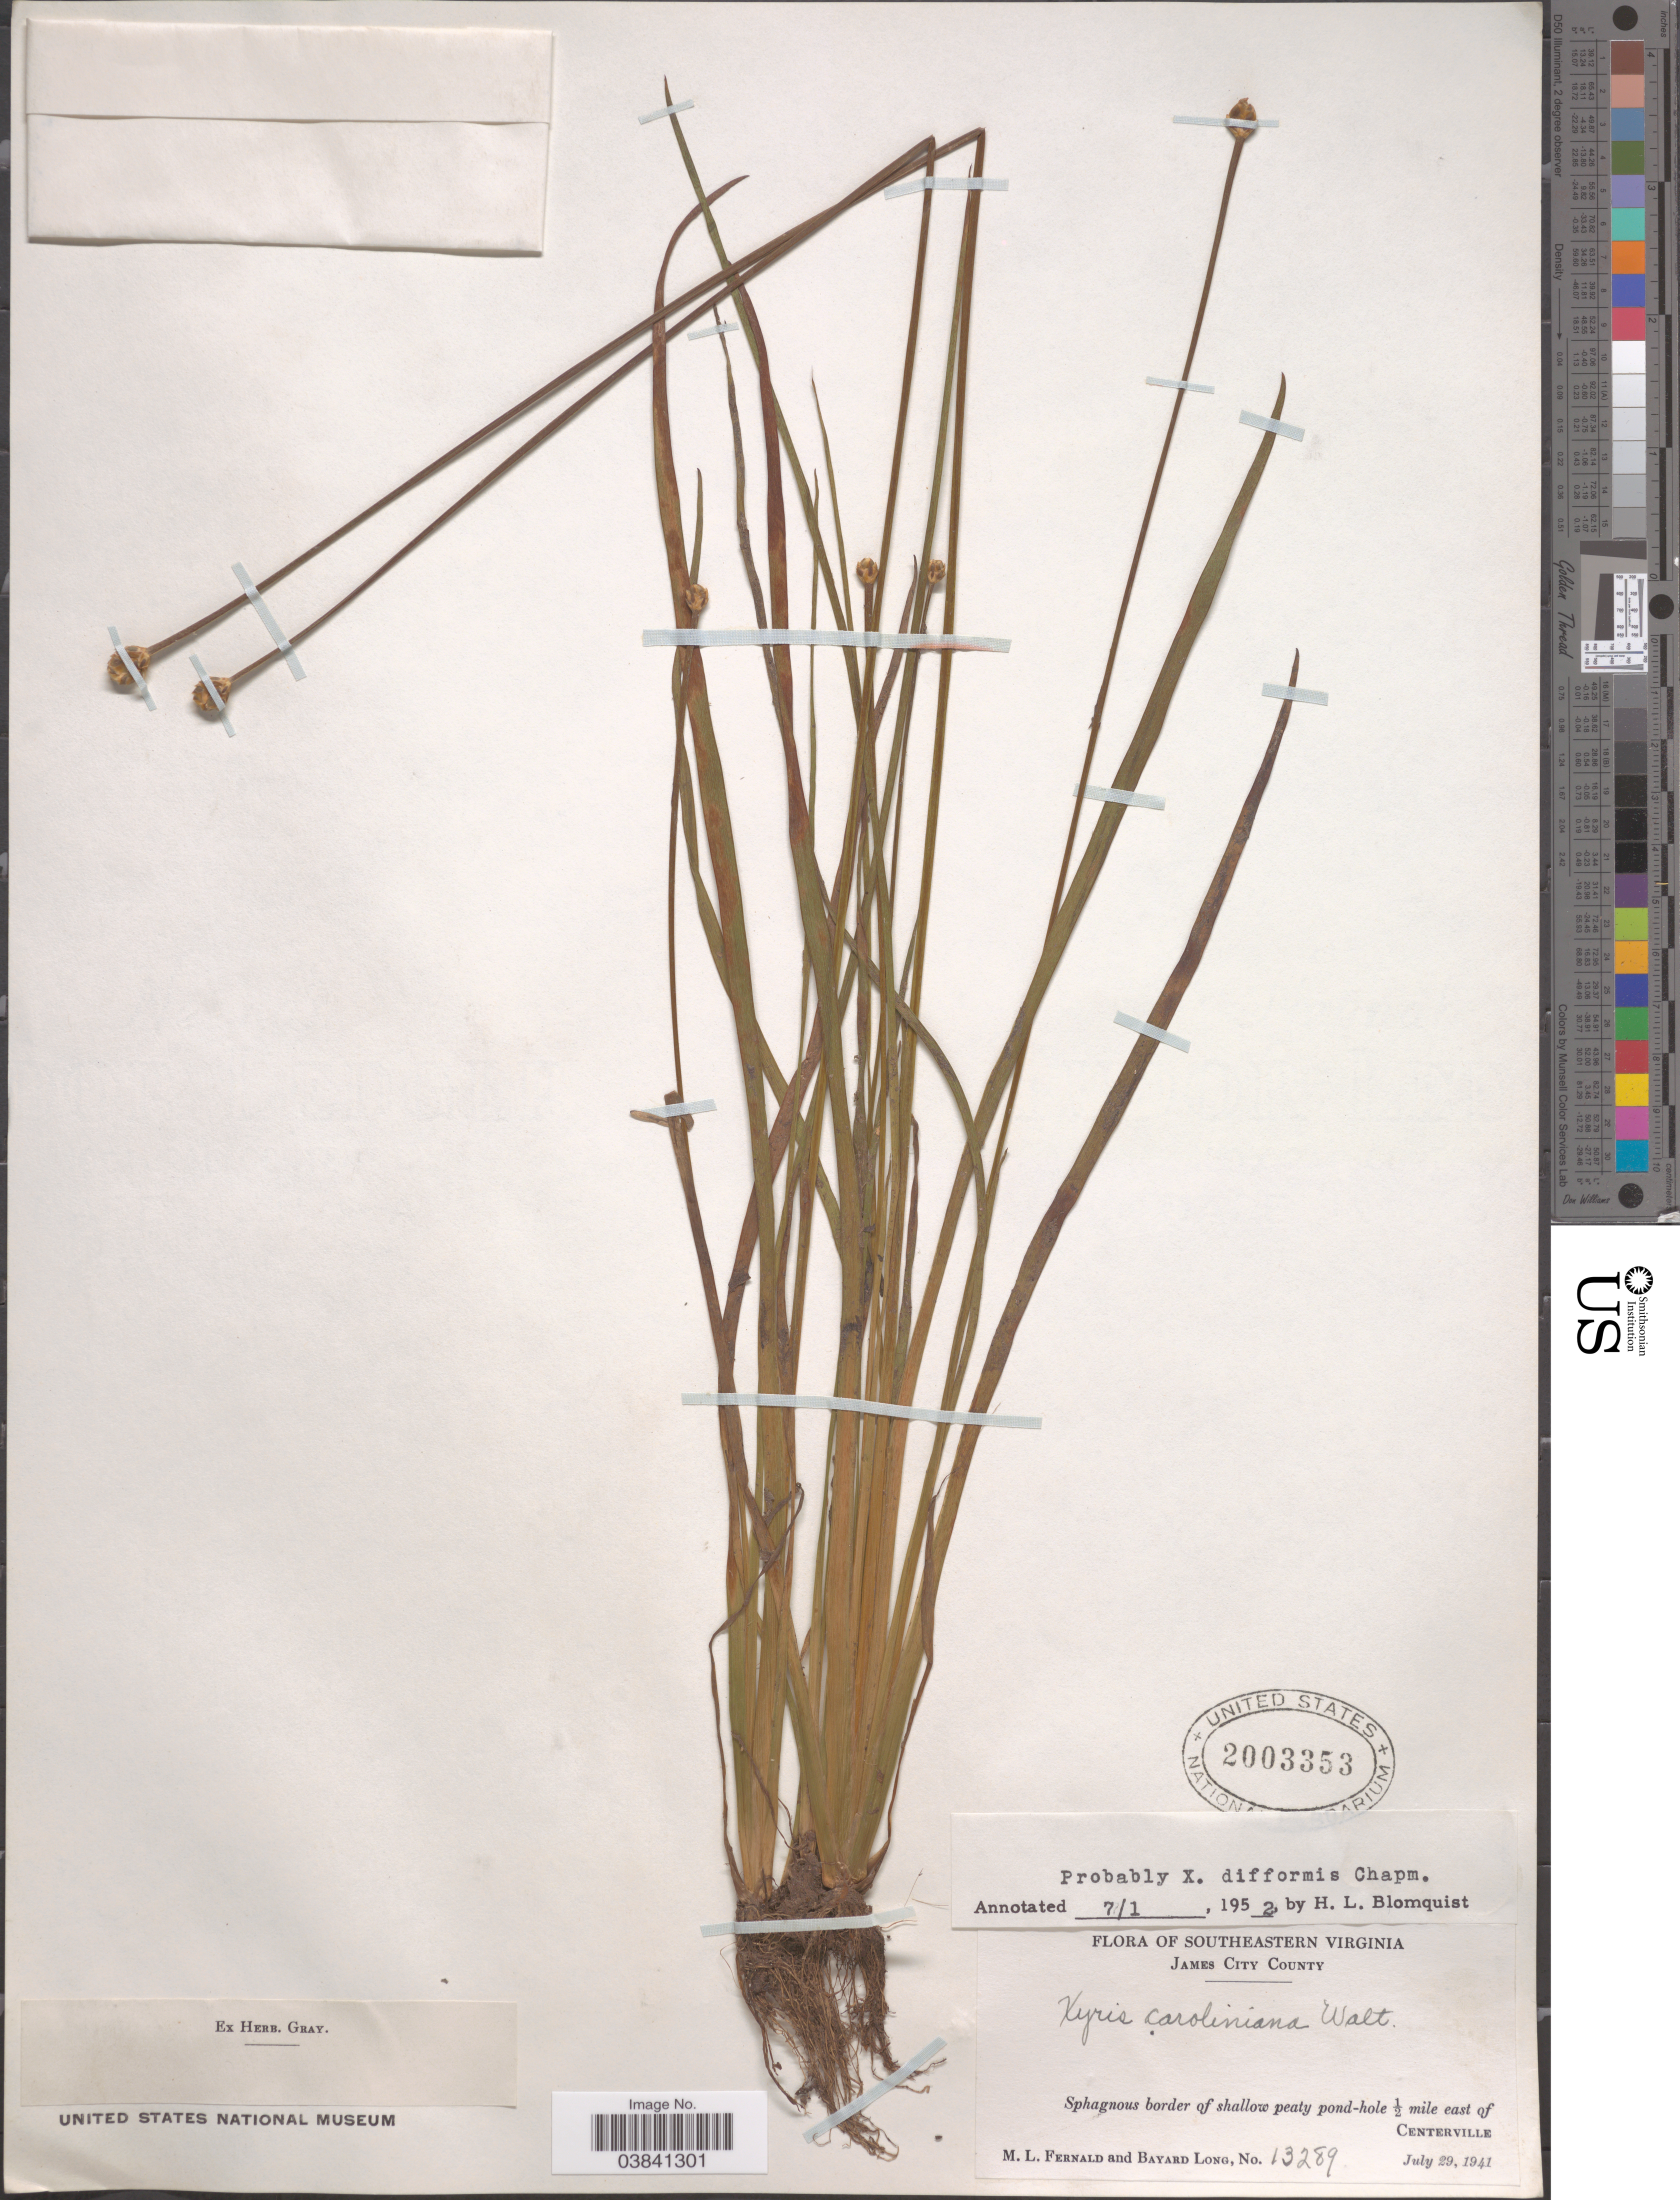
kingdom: Plantae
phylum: Tracheophyta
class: Liliopsida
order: Poales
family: Xyridaceae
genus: Xyris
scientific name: Xyris difformis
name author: Chapm.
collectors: M. L. Fernald & B. Long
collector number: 13289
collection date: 1941-07-29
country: United States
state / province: Virginia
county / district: James City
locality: Southeastern Virginia. James City County. Sphagnous border of shallow peaty pond-hole ½ mile east of Centerville.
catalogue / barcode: US 2003353